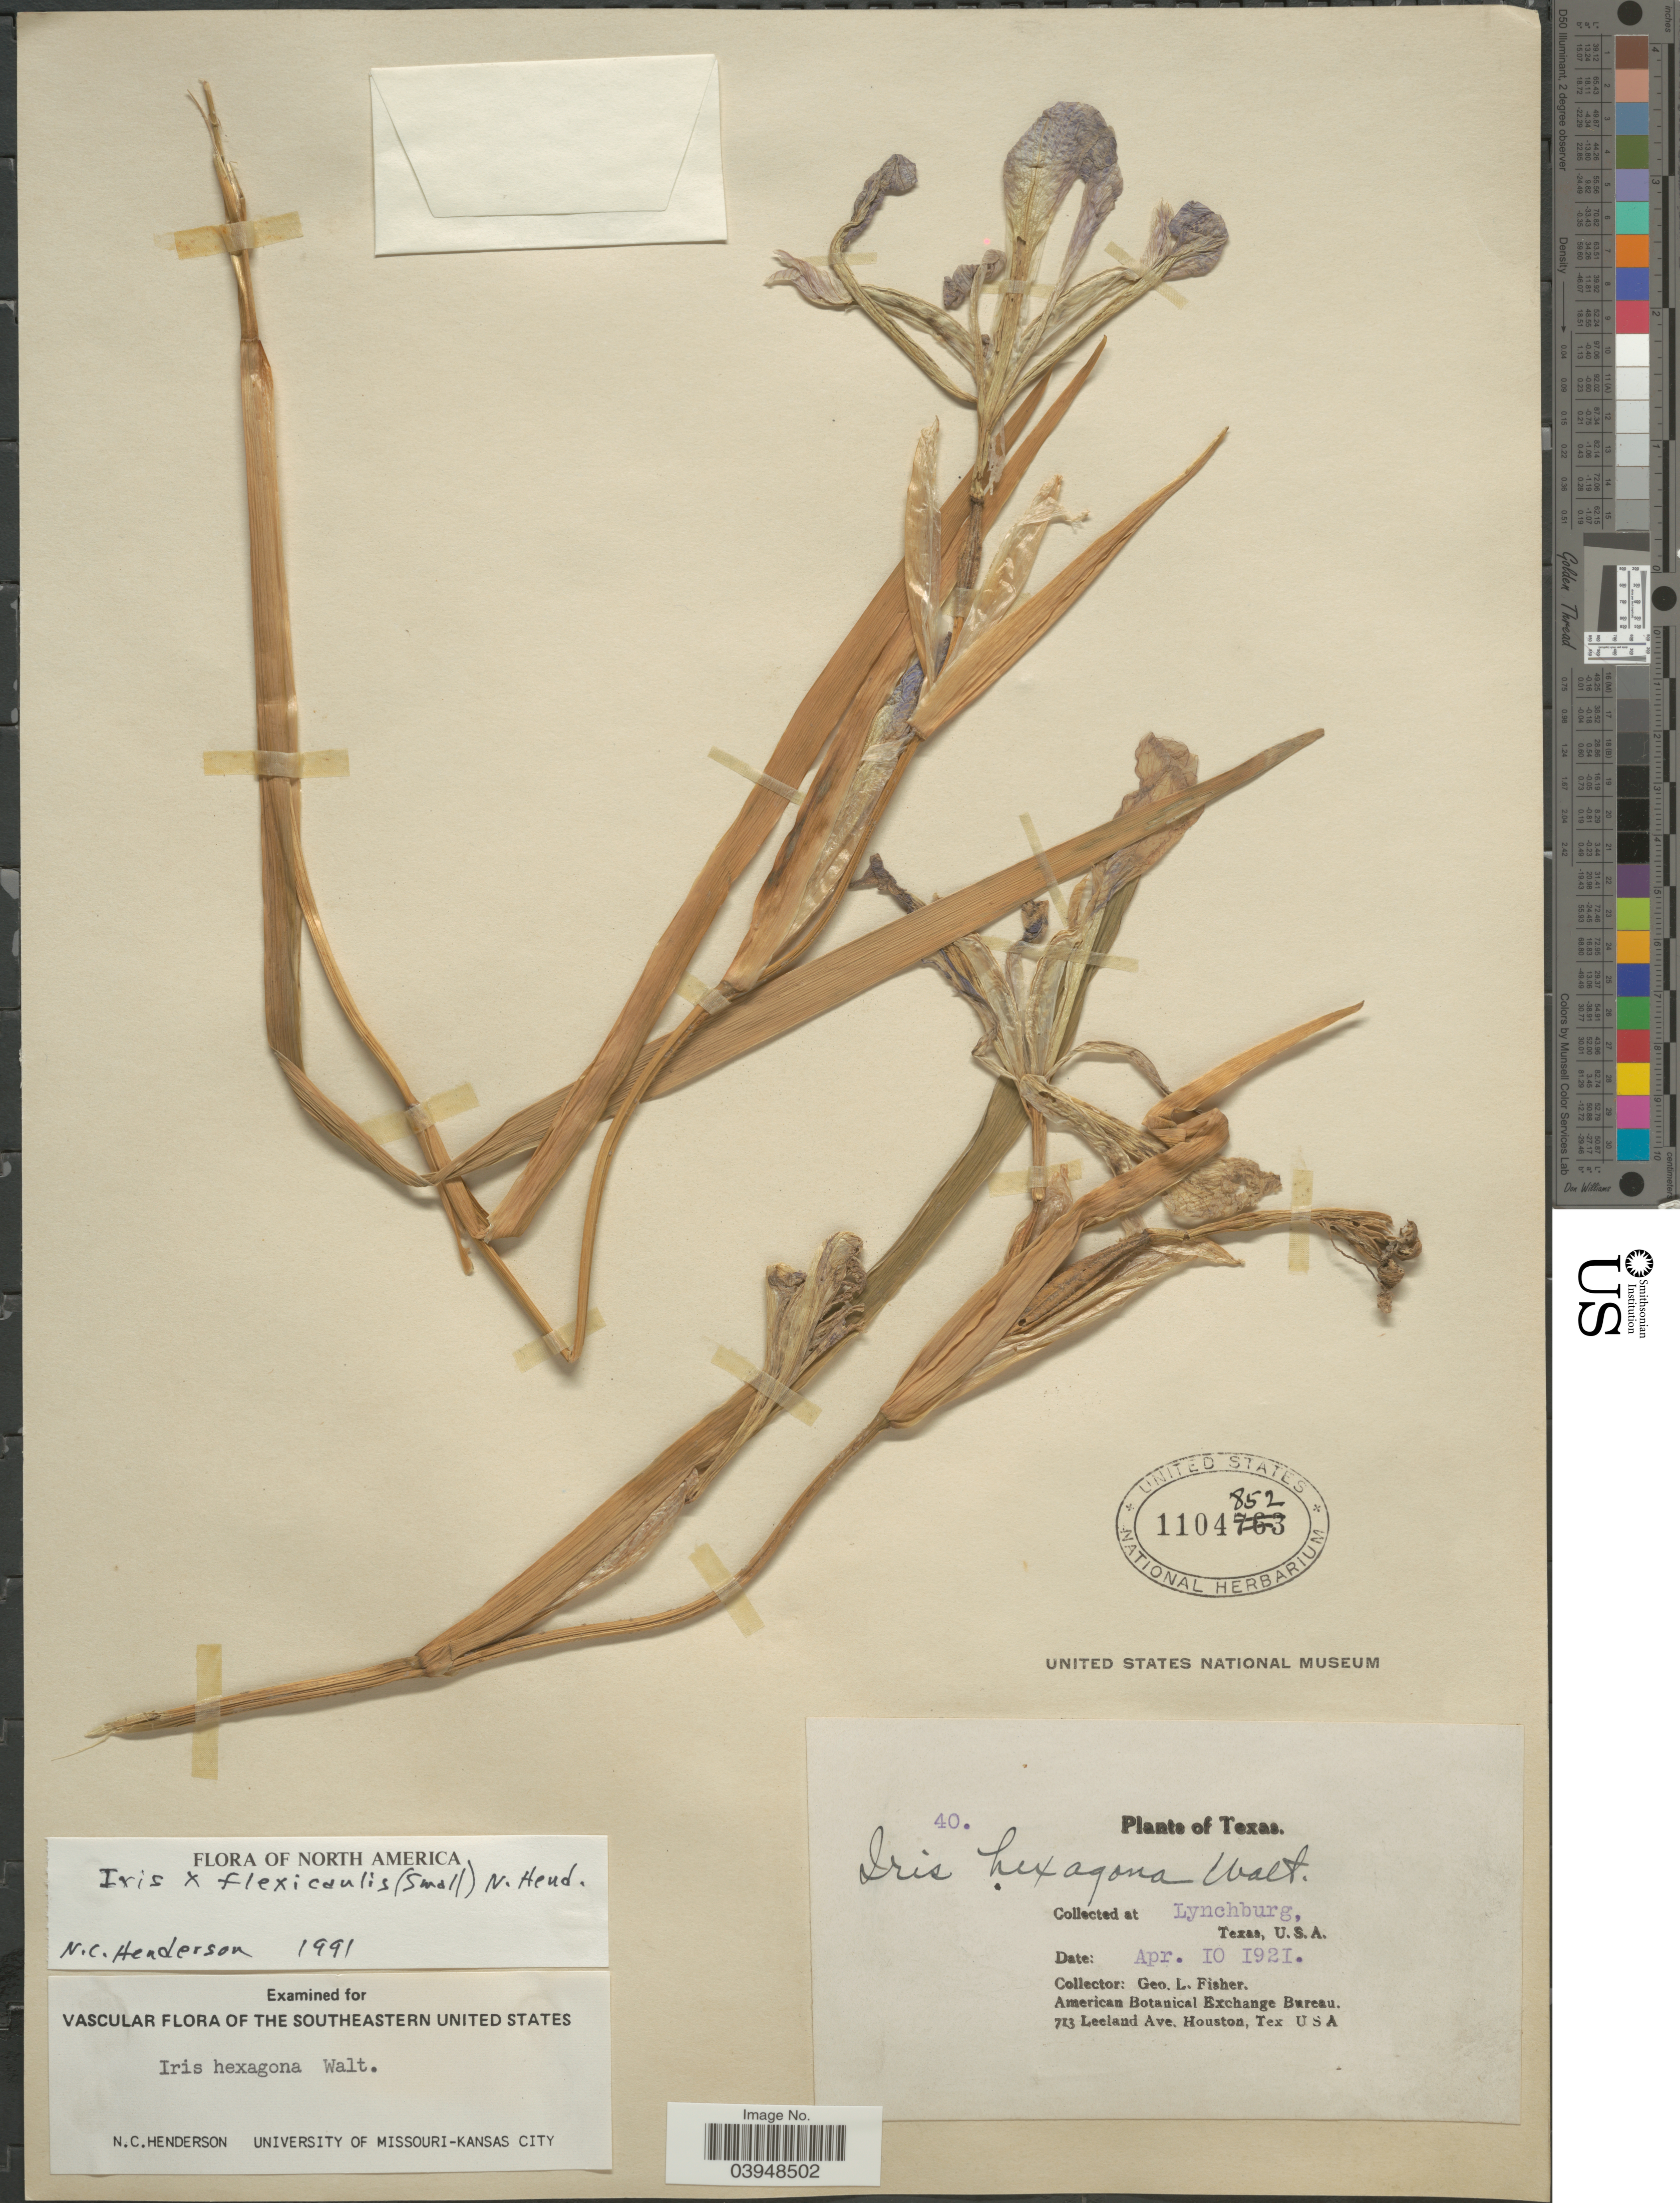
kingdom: Plantae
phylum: Tracheophyta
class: Liliopsida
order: Asparagales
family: Iridaceae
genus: Iris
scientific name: Iris hexagona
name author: Walter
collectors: G. L. Fisher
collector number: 40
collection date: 1921-04-10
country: United States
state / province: Texas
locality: Lynchburg.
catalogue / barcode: US 1104852